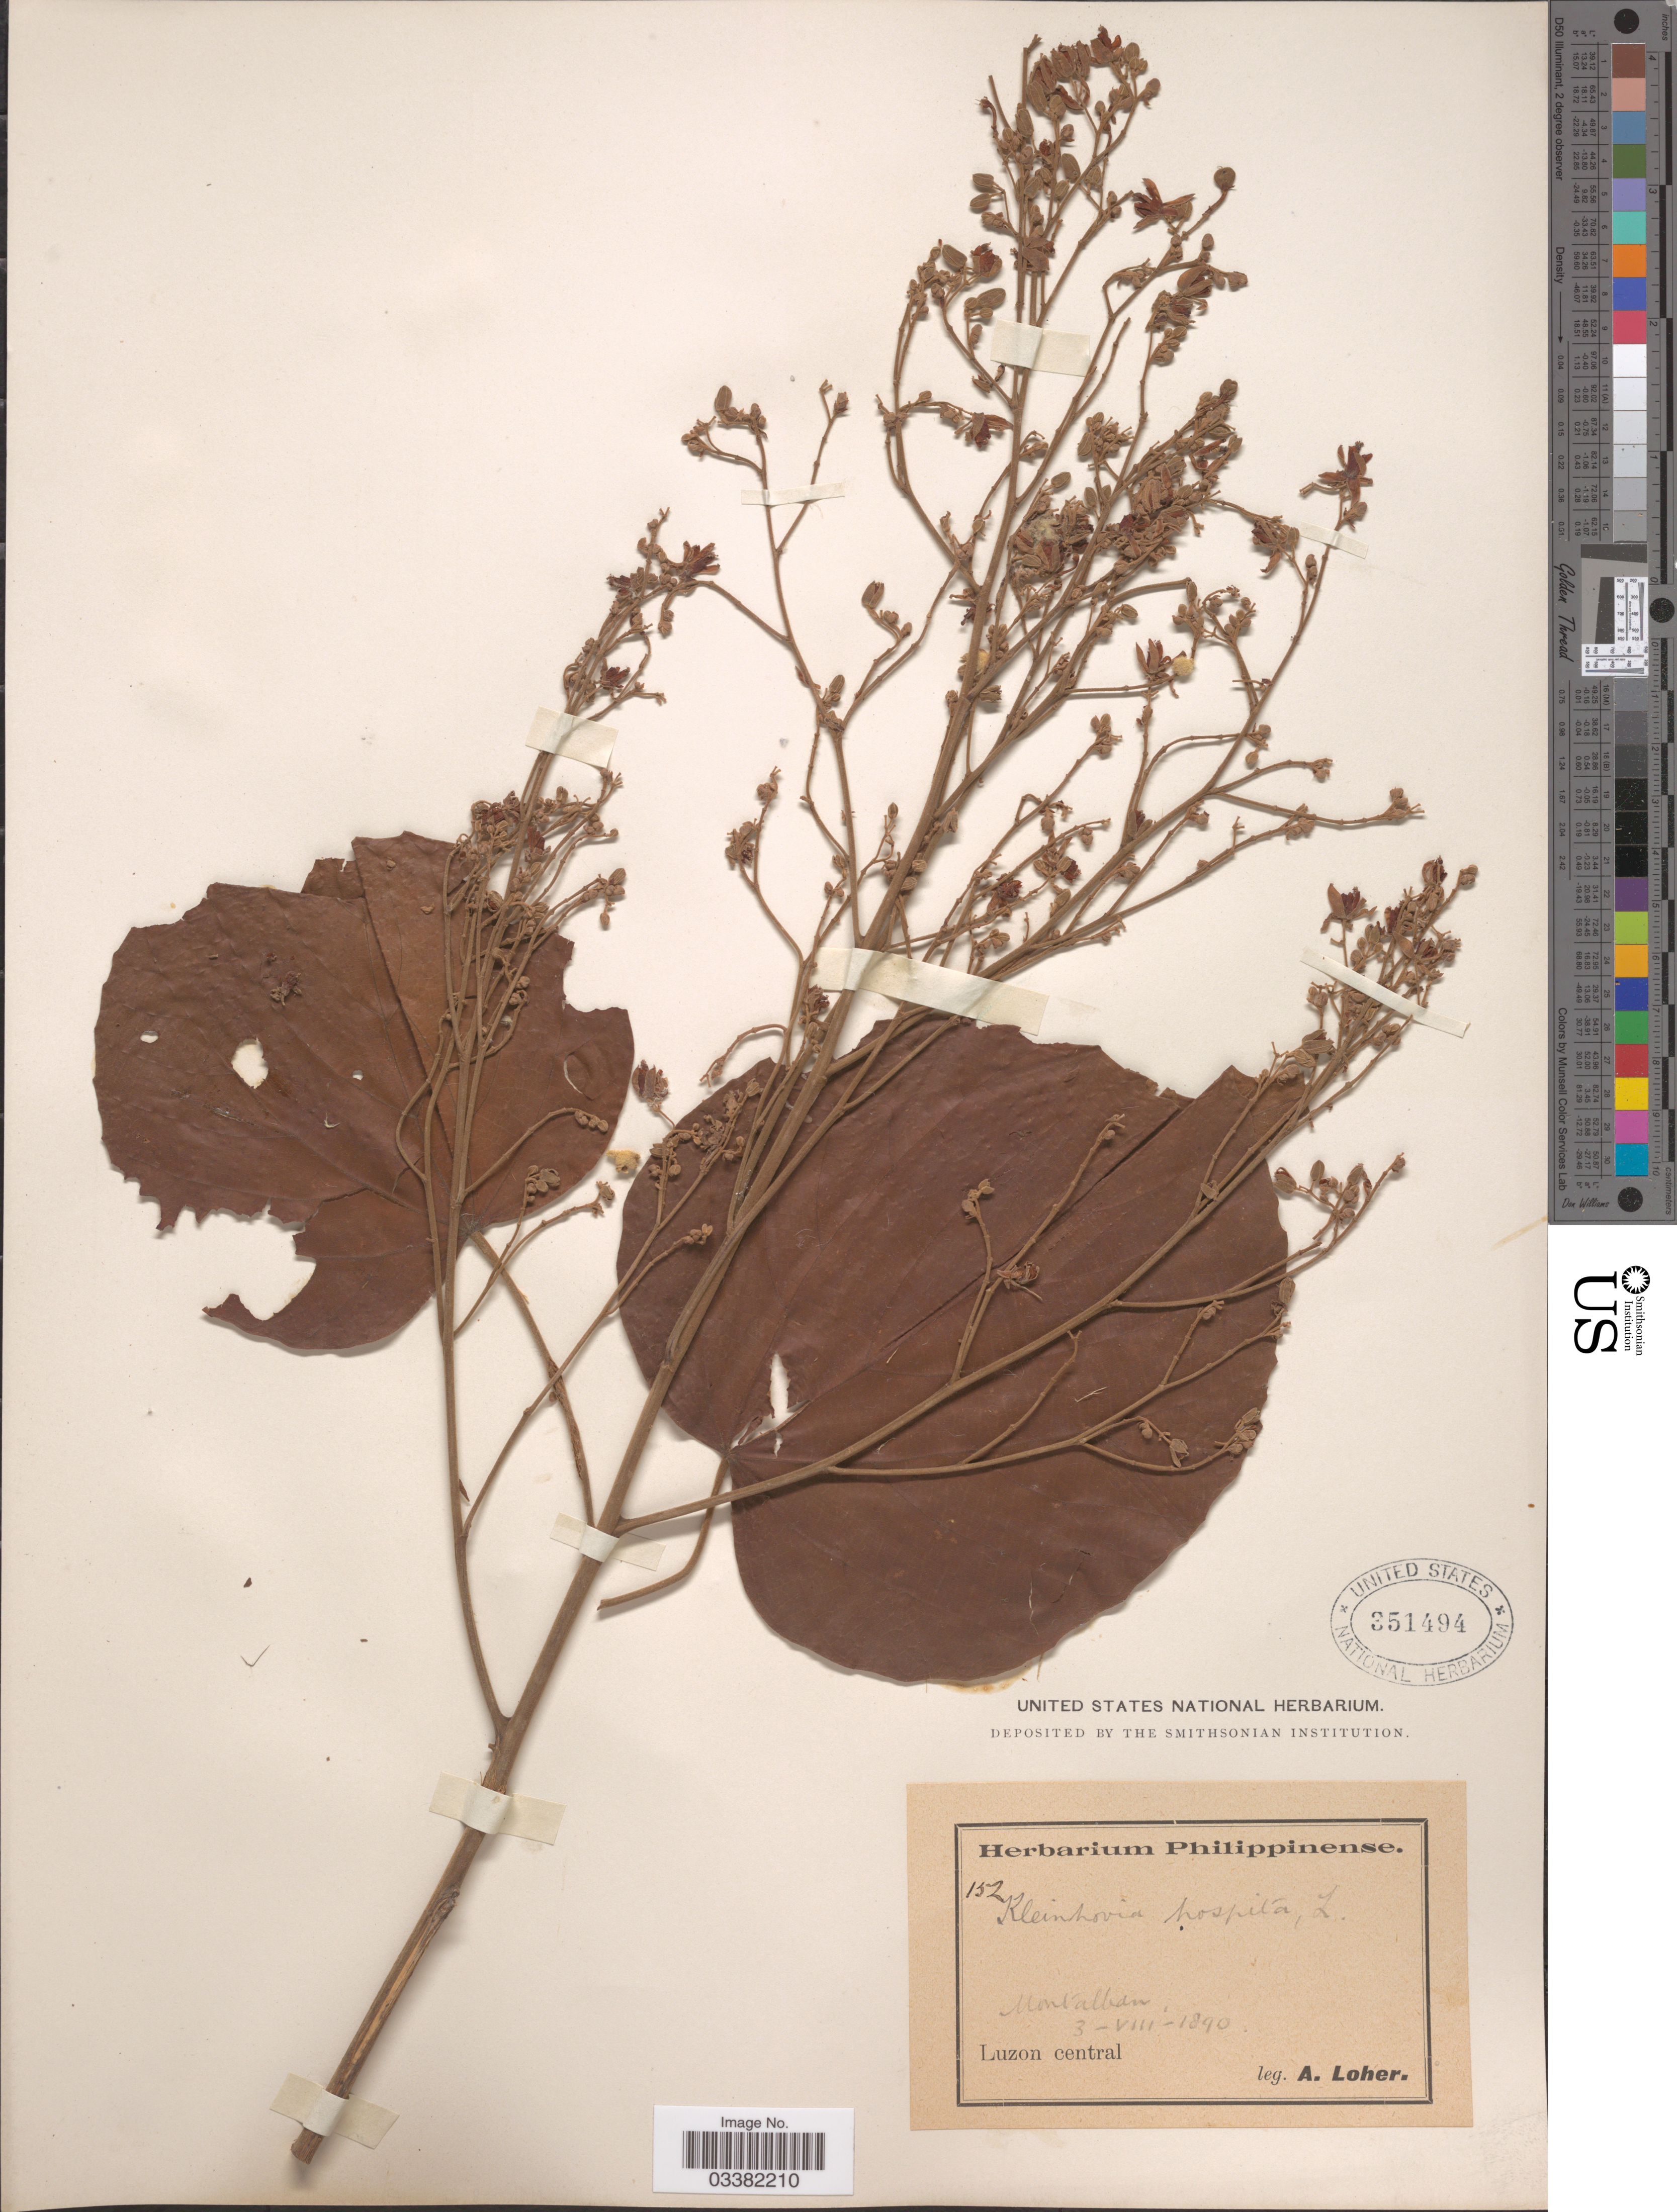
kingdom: Plantae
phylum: Tracheophyta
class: Magnoliopsida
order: Malvales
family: Malvaceae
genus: Kleinhovia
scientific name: Kleinhovia hospita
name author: L.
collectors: A. Loher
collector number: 152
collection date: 1890-08-03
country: Philippines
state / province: Central Luzon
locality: Montalban.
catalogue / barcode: US 351494